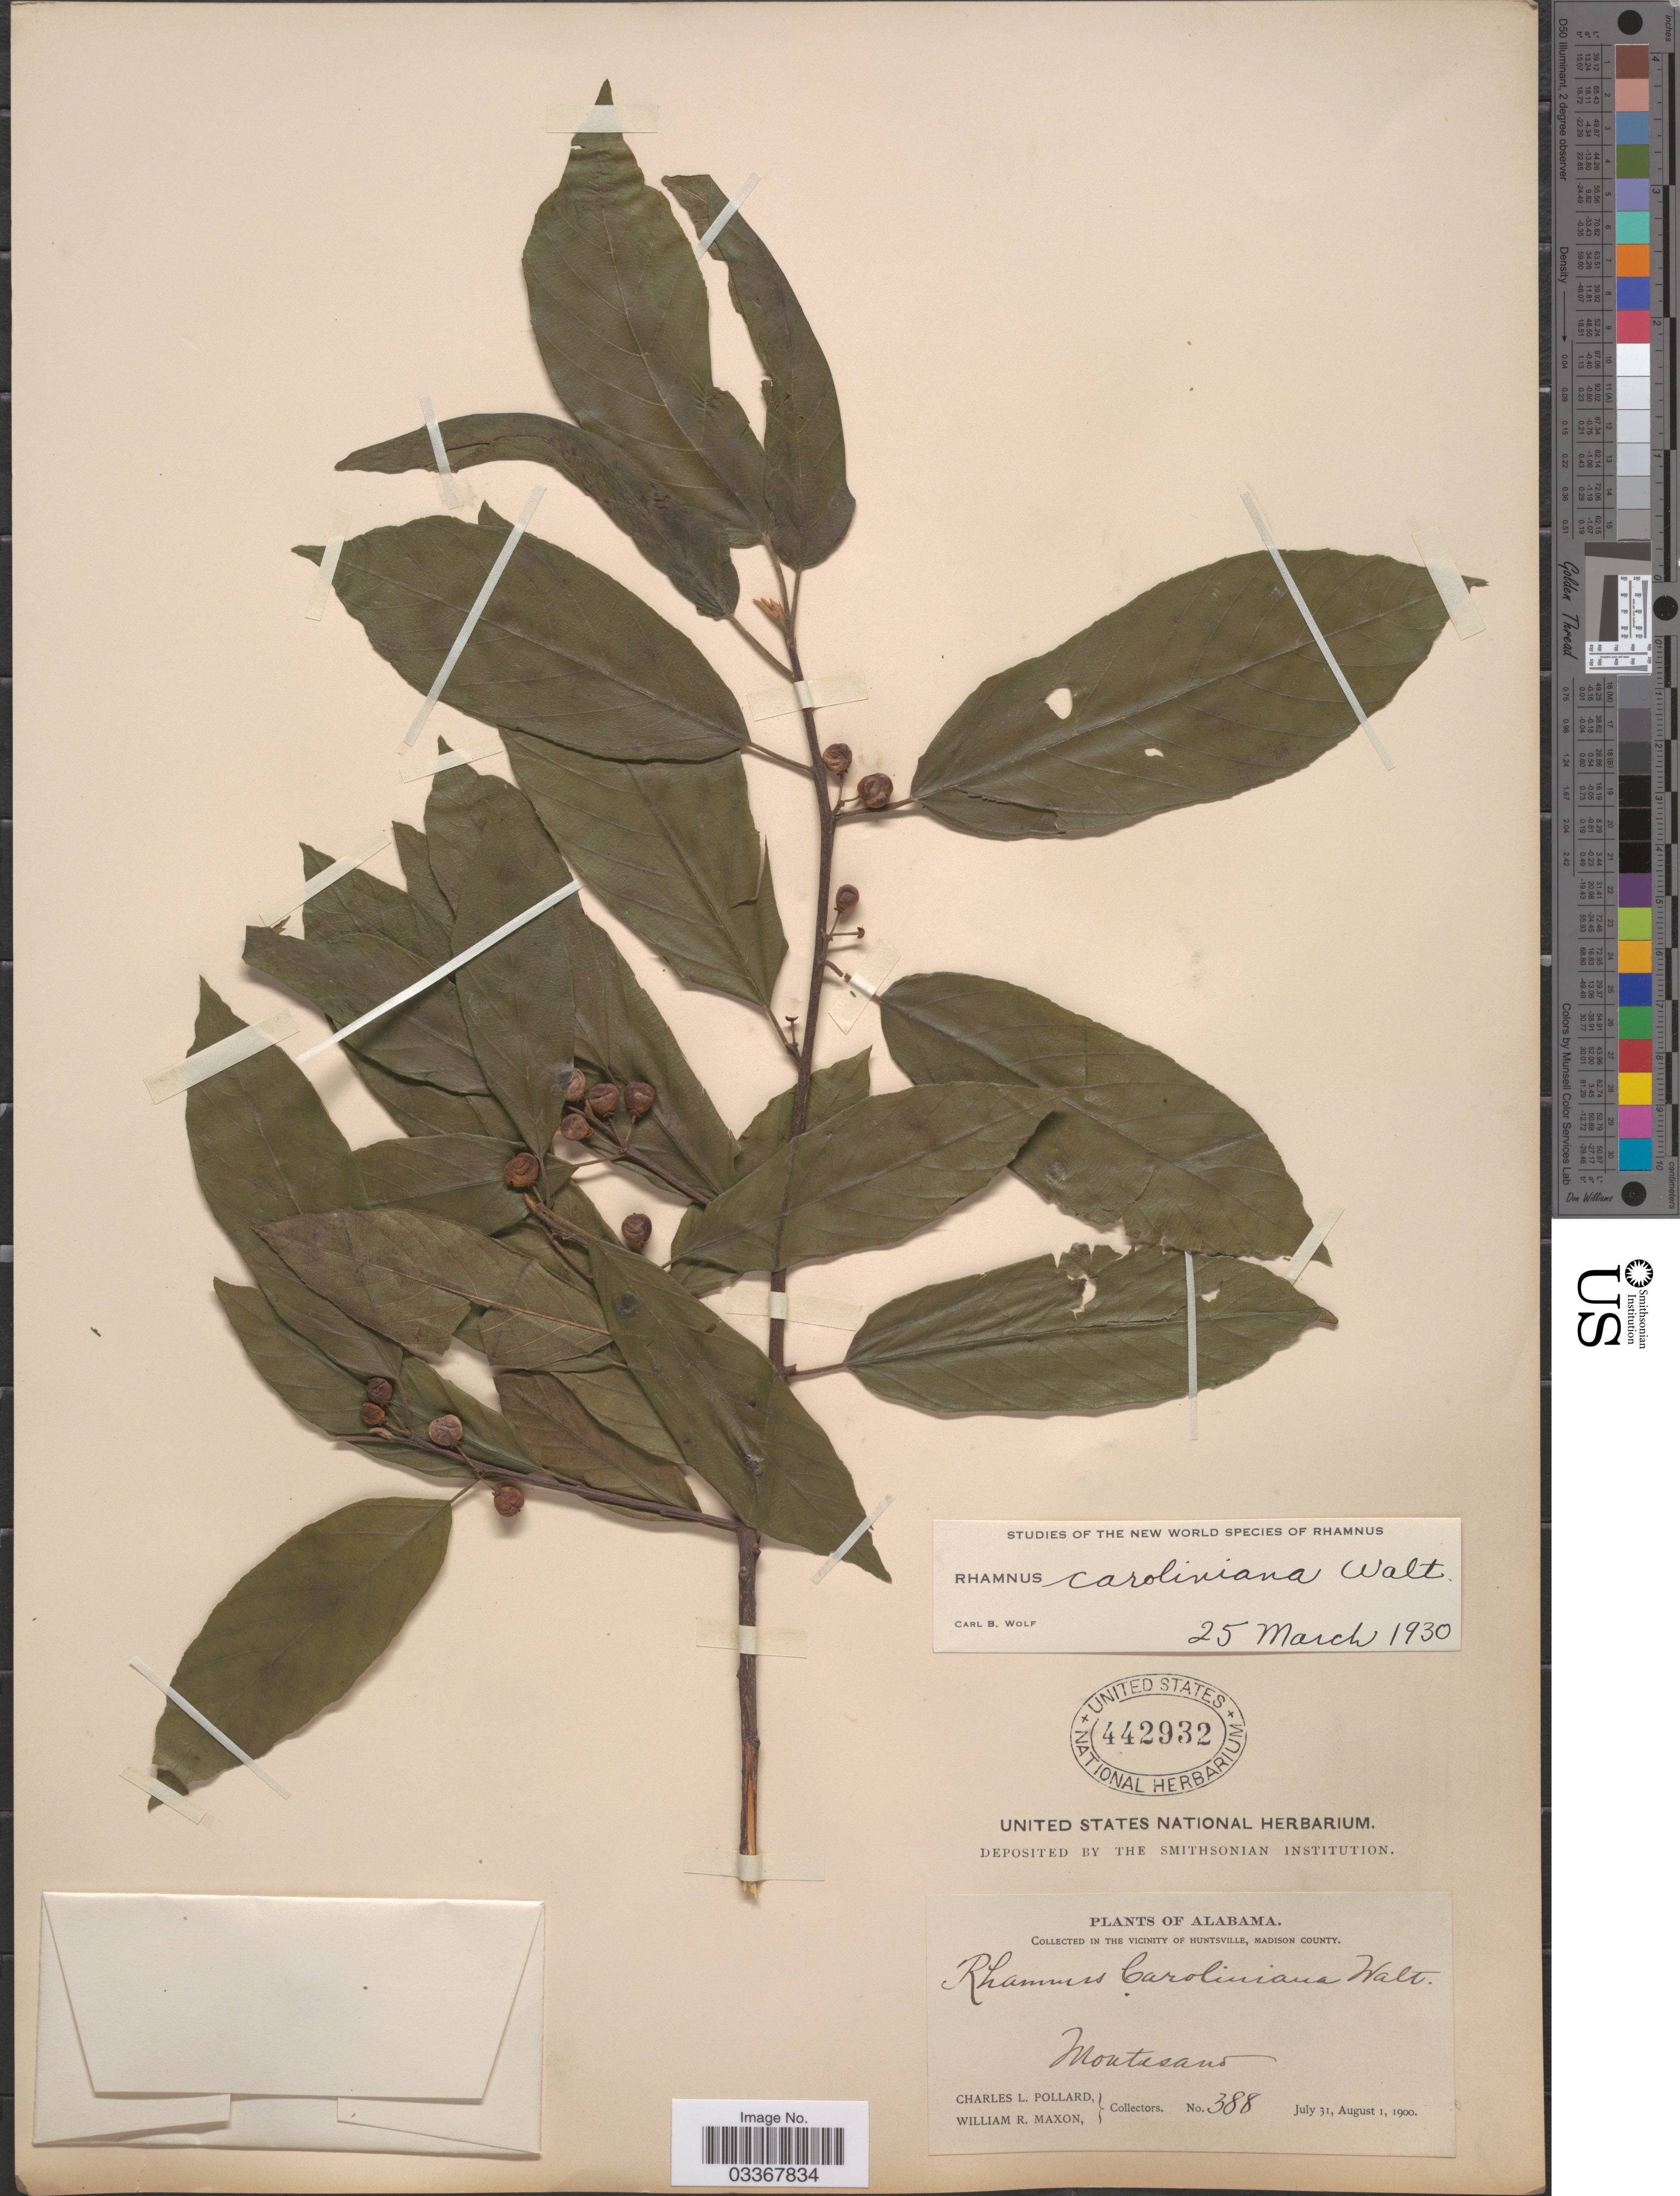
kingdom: Plantae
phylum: Tracheophyta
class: Magnoliopsida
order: Rosales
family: Rhamnaceae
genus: Frangula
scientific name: Frangula caroliniana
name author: (Walter) A. Gray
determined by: Strong, Mark T., (BOT), Smithsonian Institution - National Museum of Natural History (UNITED STATES)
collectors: C. L. Pollard & W. R. Maxon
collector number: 388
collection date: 1900-07-31/1900-08-01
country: United States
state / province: Alabama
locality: In the vicinity of Huntsville, Madison County, Montesano.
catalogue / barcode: US 442932